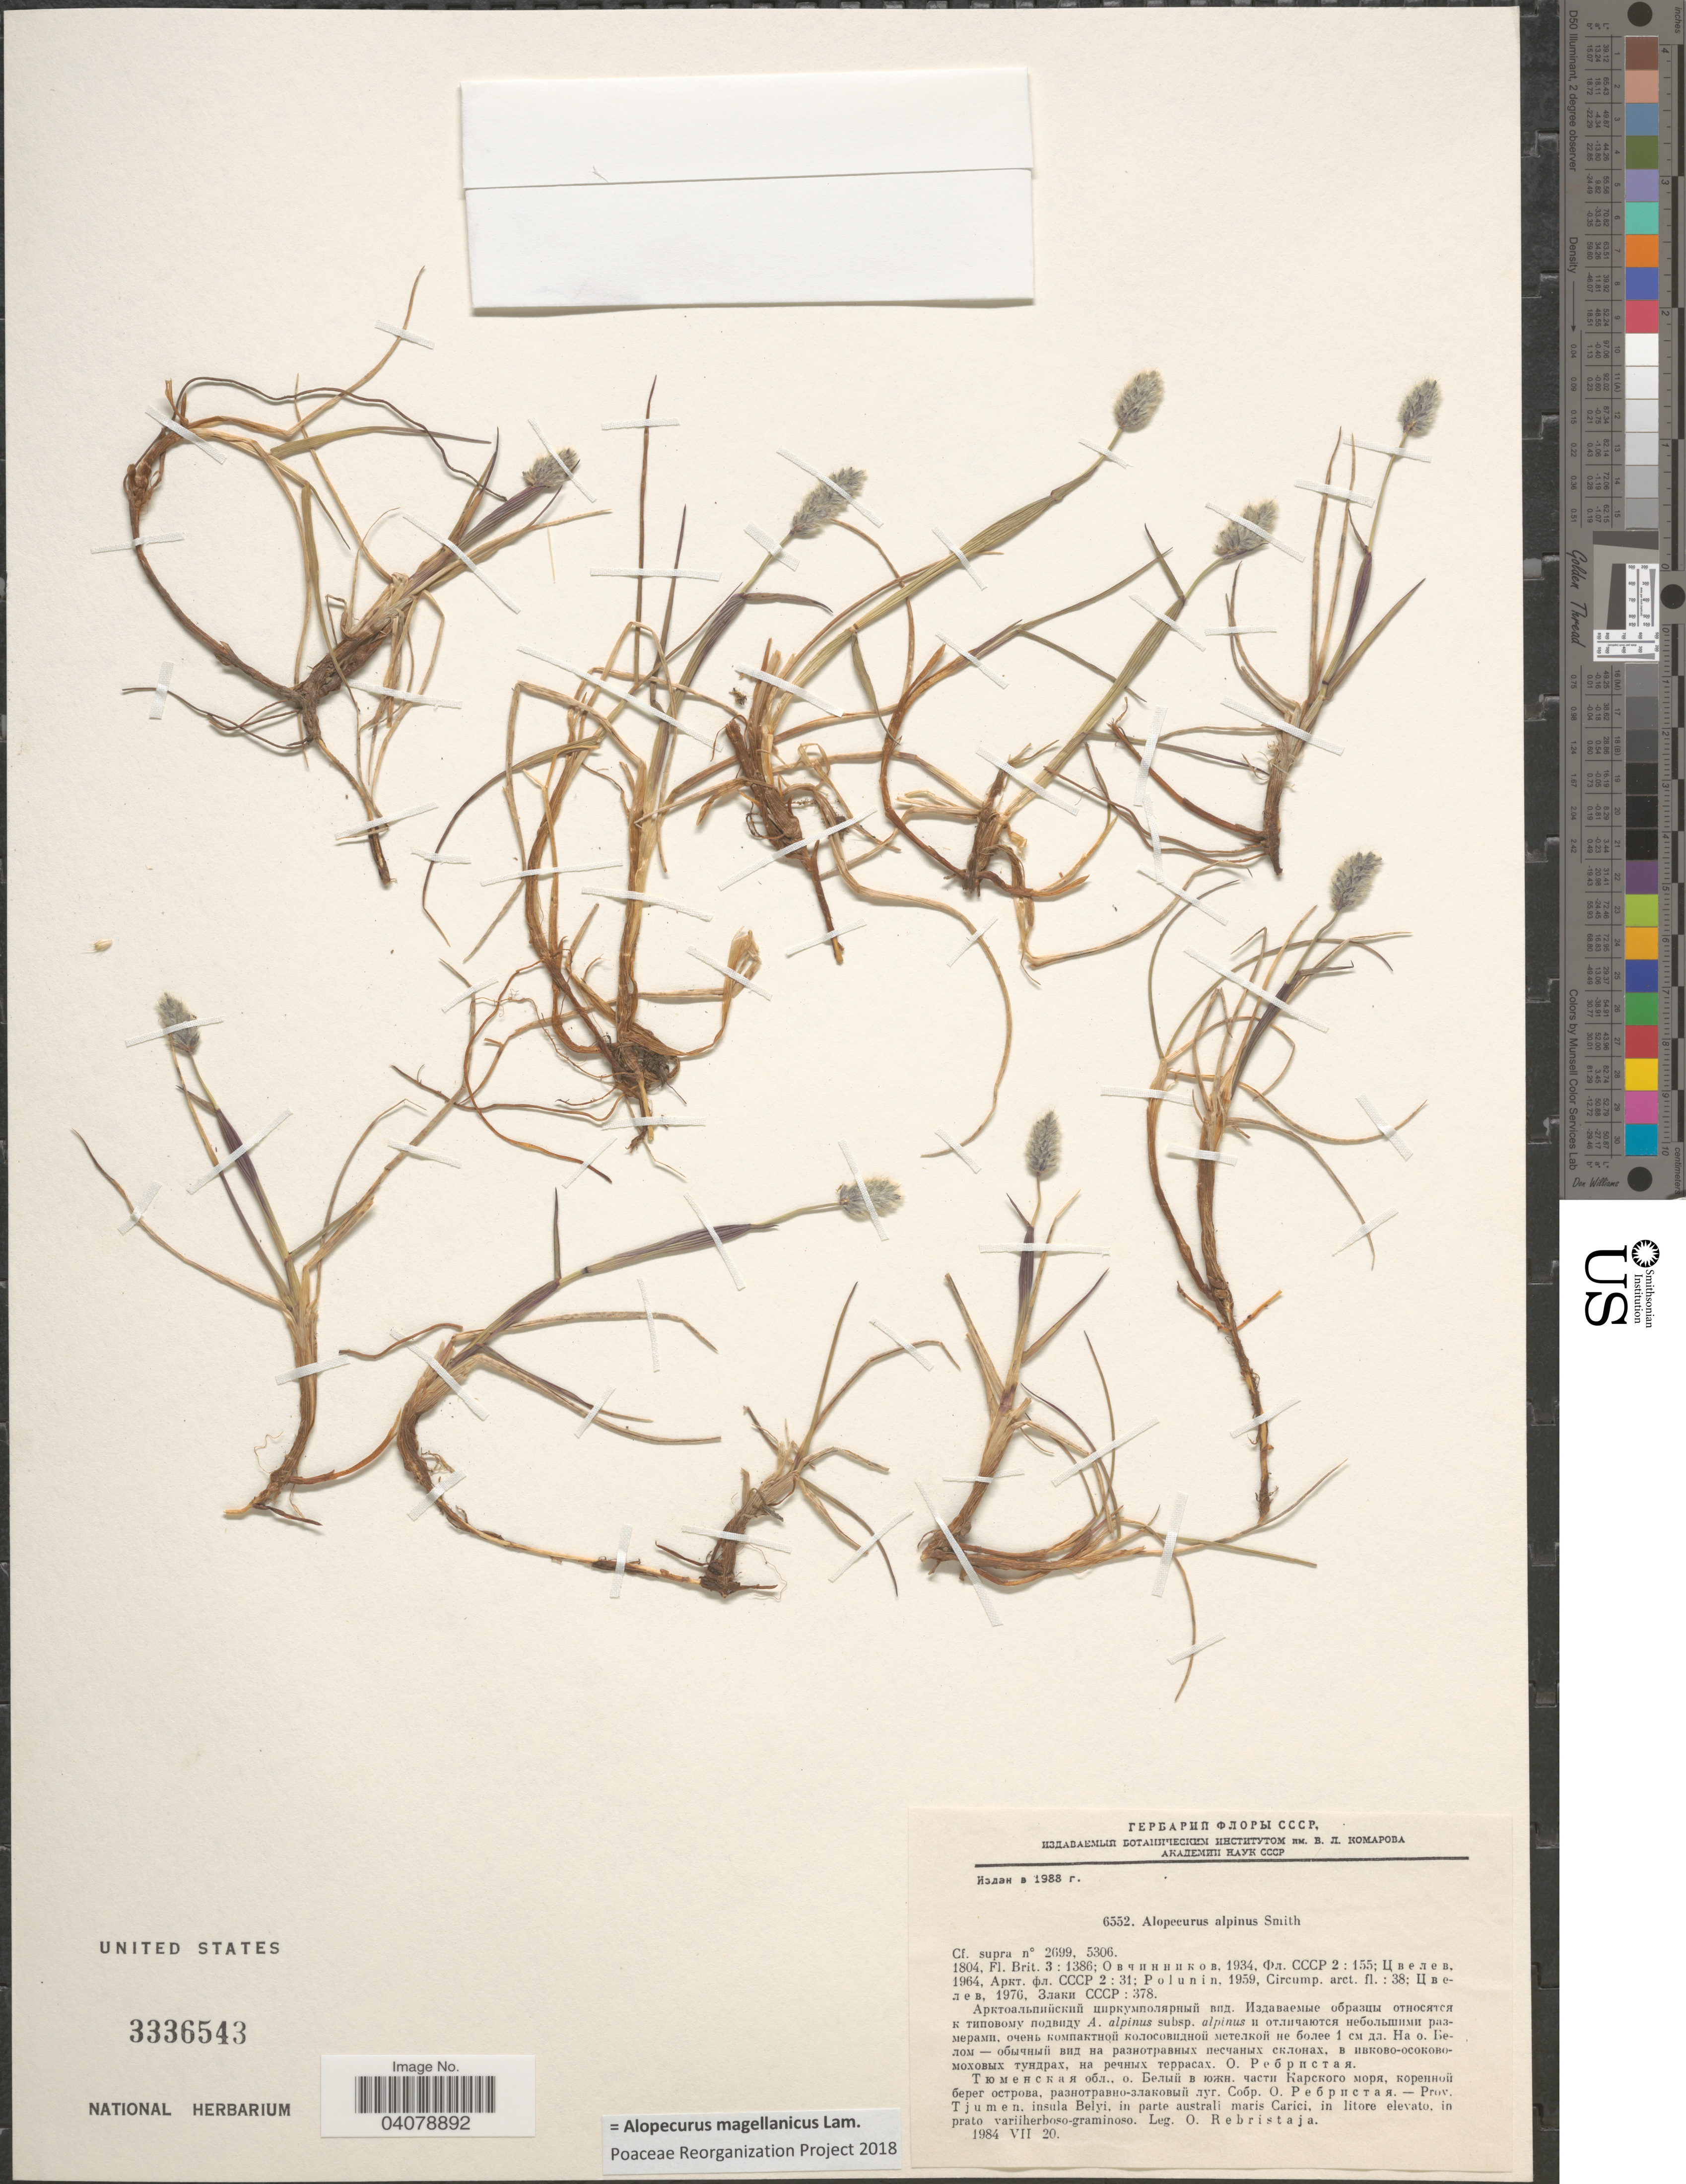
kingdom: Plantae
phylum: Tracheophyta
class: Liliopsida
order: Poales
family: Poaceae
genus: Alopecurus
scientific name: Alopecurus magellanicus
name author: Lam.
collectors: O. V. Rebristaja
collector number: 6552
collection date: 1984-07-20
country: Russian Federation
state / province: Tyumen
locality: Prov. Tjumen, insula Belyi, in parte australi maris Carici, in litore elevato, in prato variiherboso-graminoso.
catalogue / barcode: US 3336543